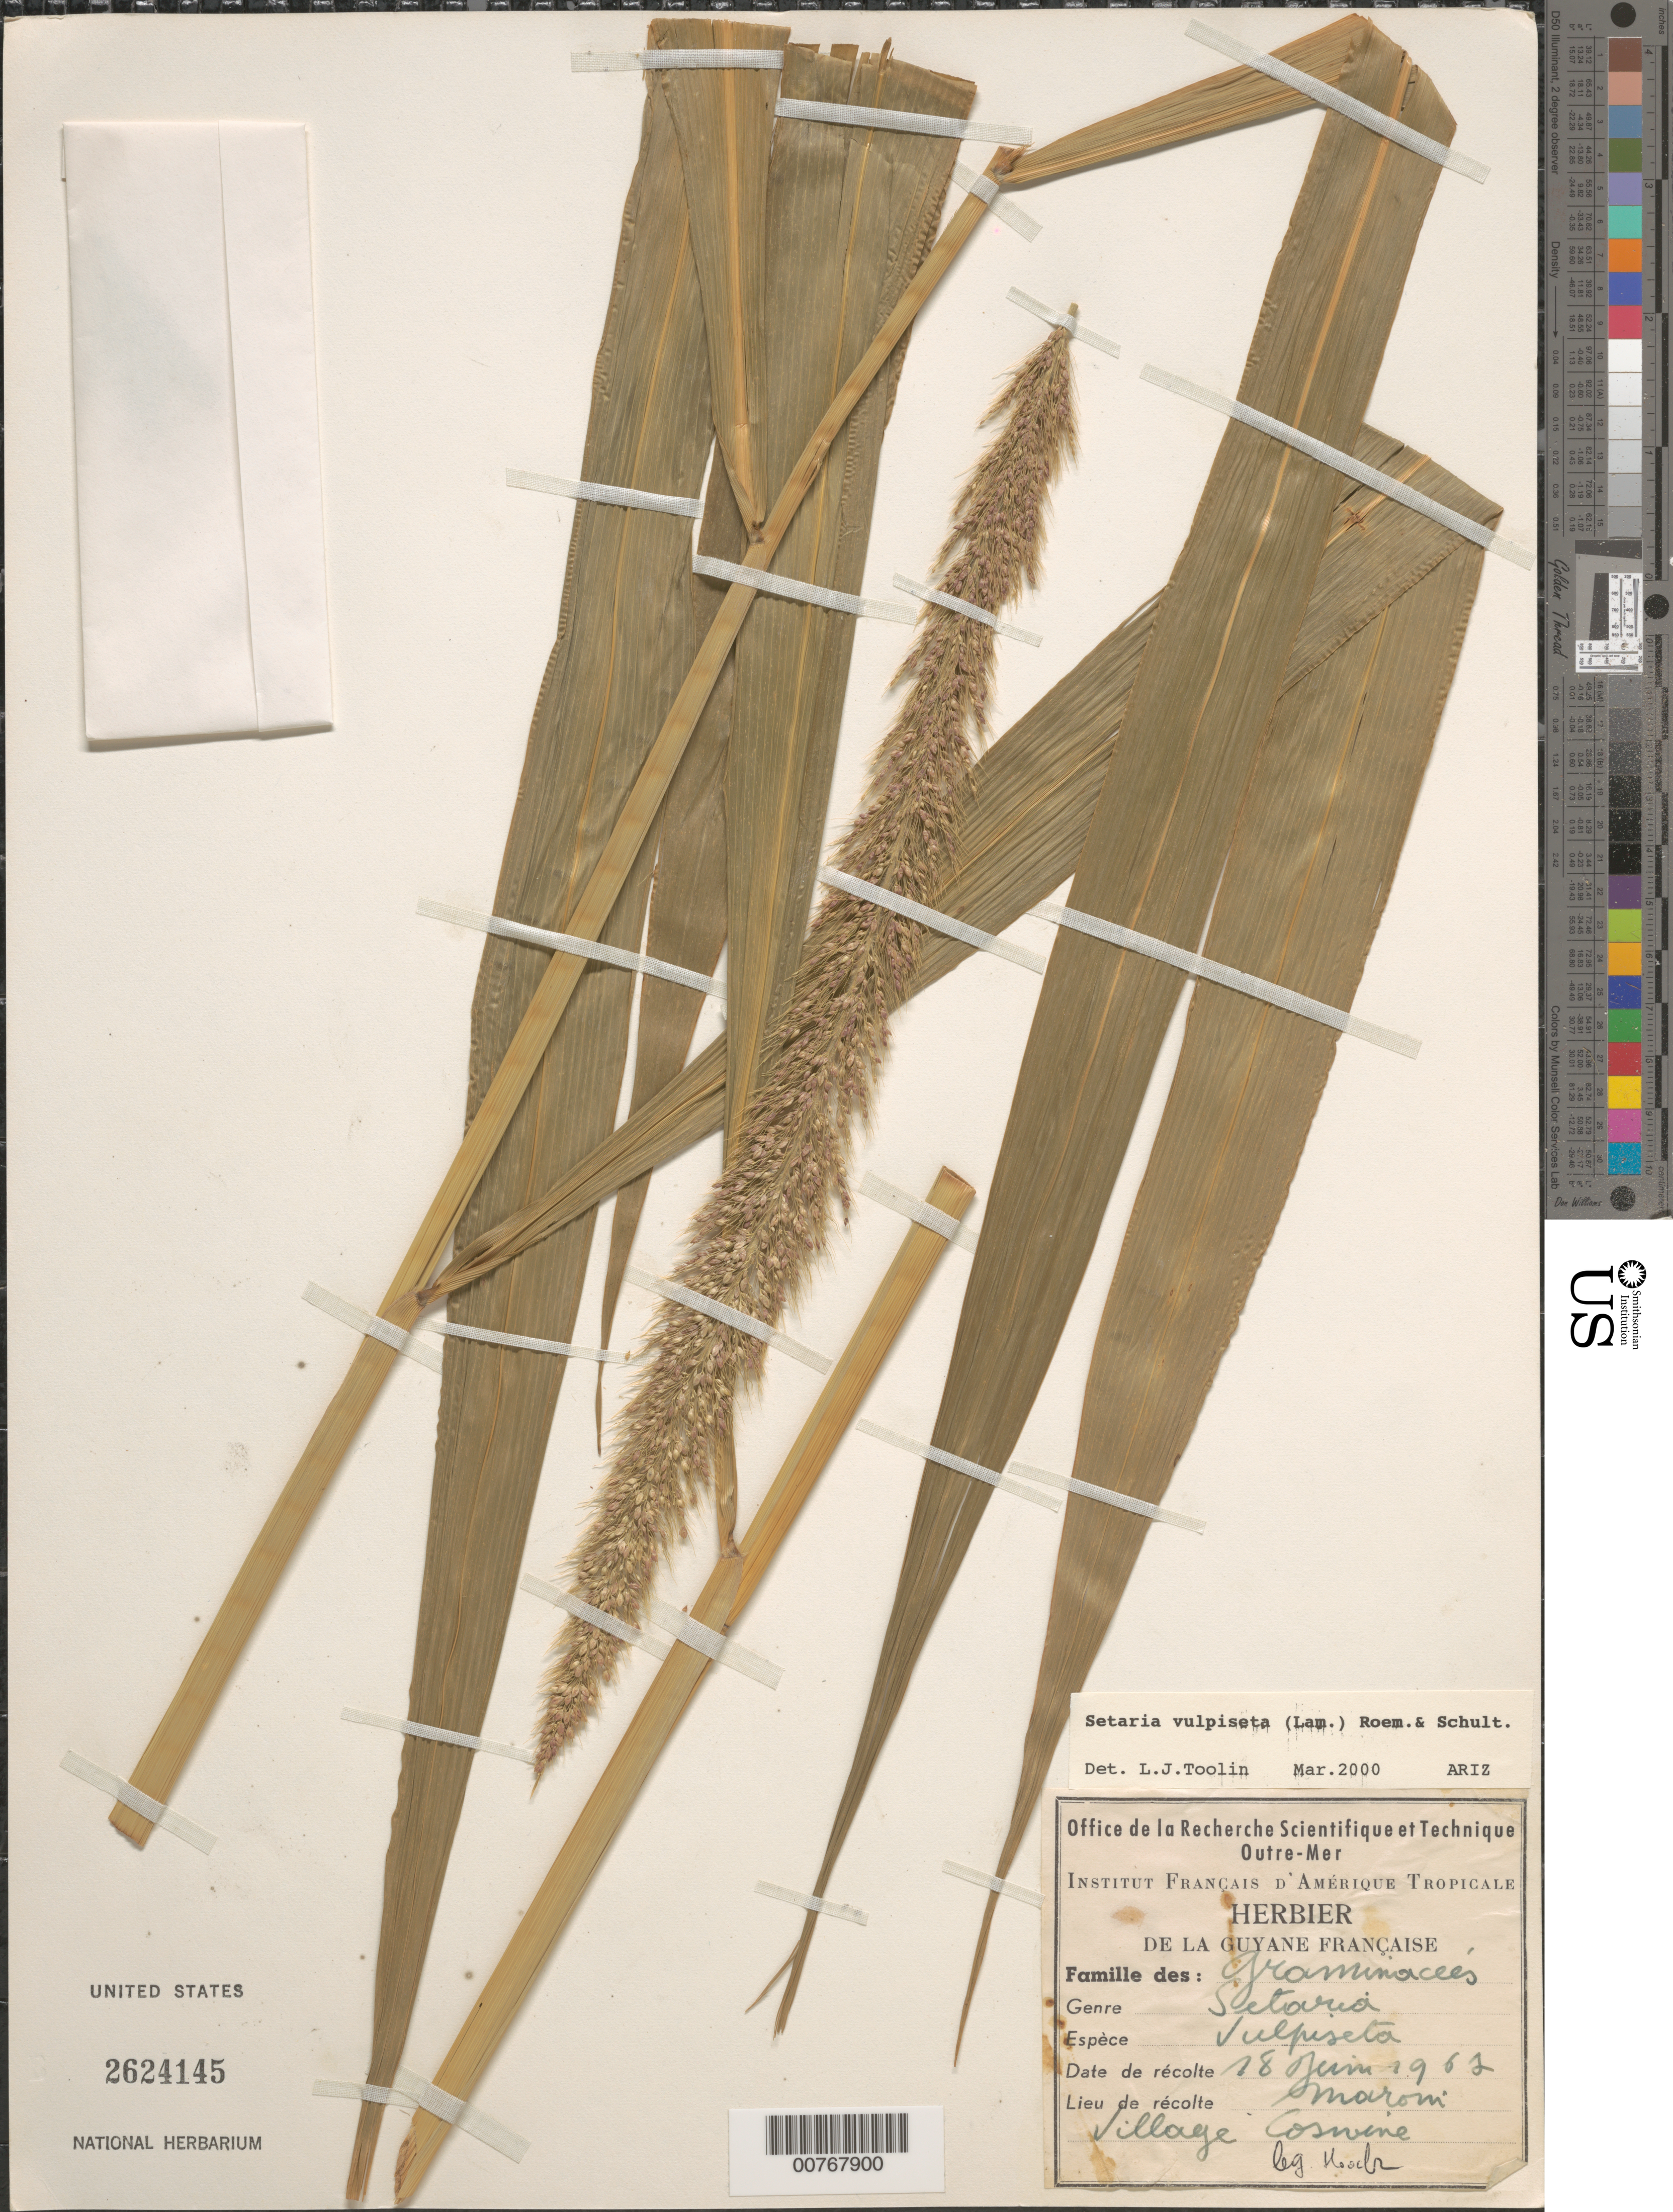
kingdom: Plantae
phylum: Tracheophyta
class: Liliopsida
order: Poales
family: Poaceae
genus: Setaria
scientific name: Setaria vulpiseta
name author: (Lam.) Roem. & Schult.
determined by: Toolin, L. J.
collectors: J. Hoock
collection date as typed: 18-Jun-62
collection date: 1962-06-18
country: French Guiana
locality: Village Cosewine, Maroni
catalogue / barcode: US 2624145